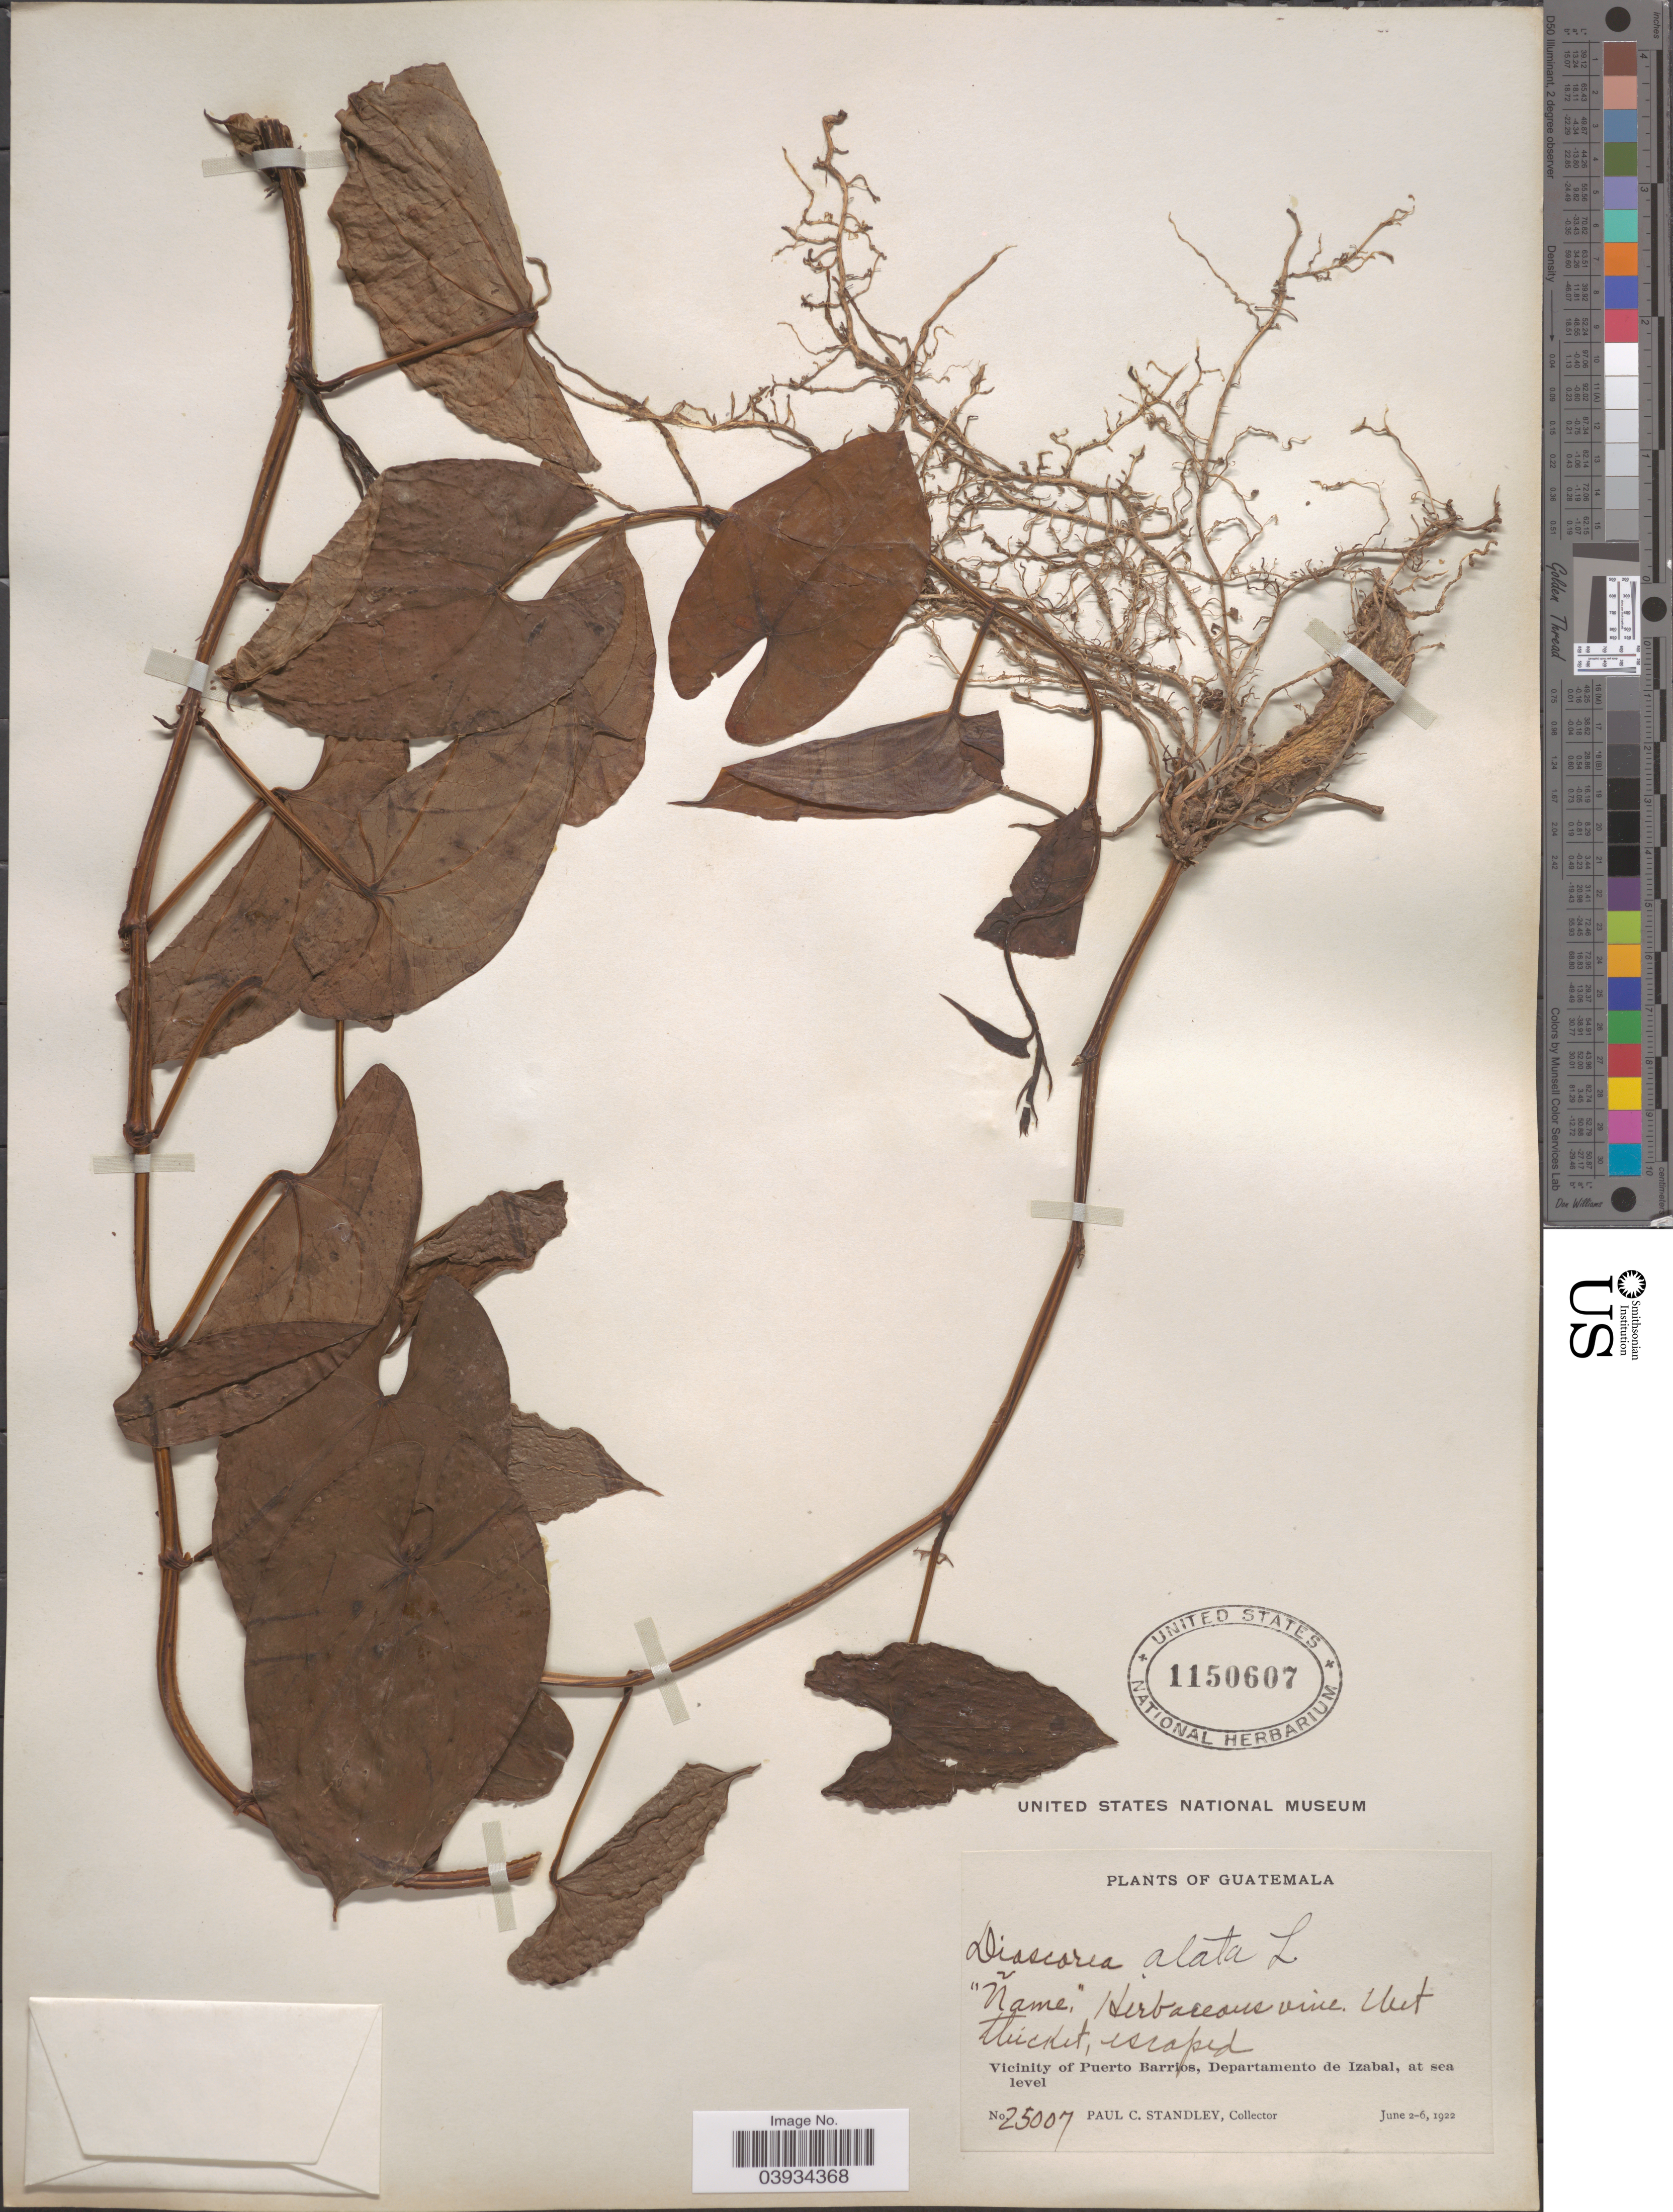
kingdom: Plantae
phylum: Tracheophyta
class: Liliopsida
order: Dioscoreales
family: Dioscoreaceae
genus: Dioscorea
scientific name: Dioscorea alata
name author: L.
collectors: P. C. Standley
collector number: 25007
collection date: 1922-06-02/1922-06-06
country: Guatemala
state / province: Izabal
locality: Vicinity of Puerto Barrios, Departamento de Izabal.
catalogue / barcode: US 1150607